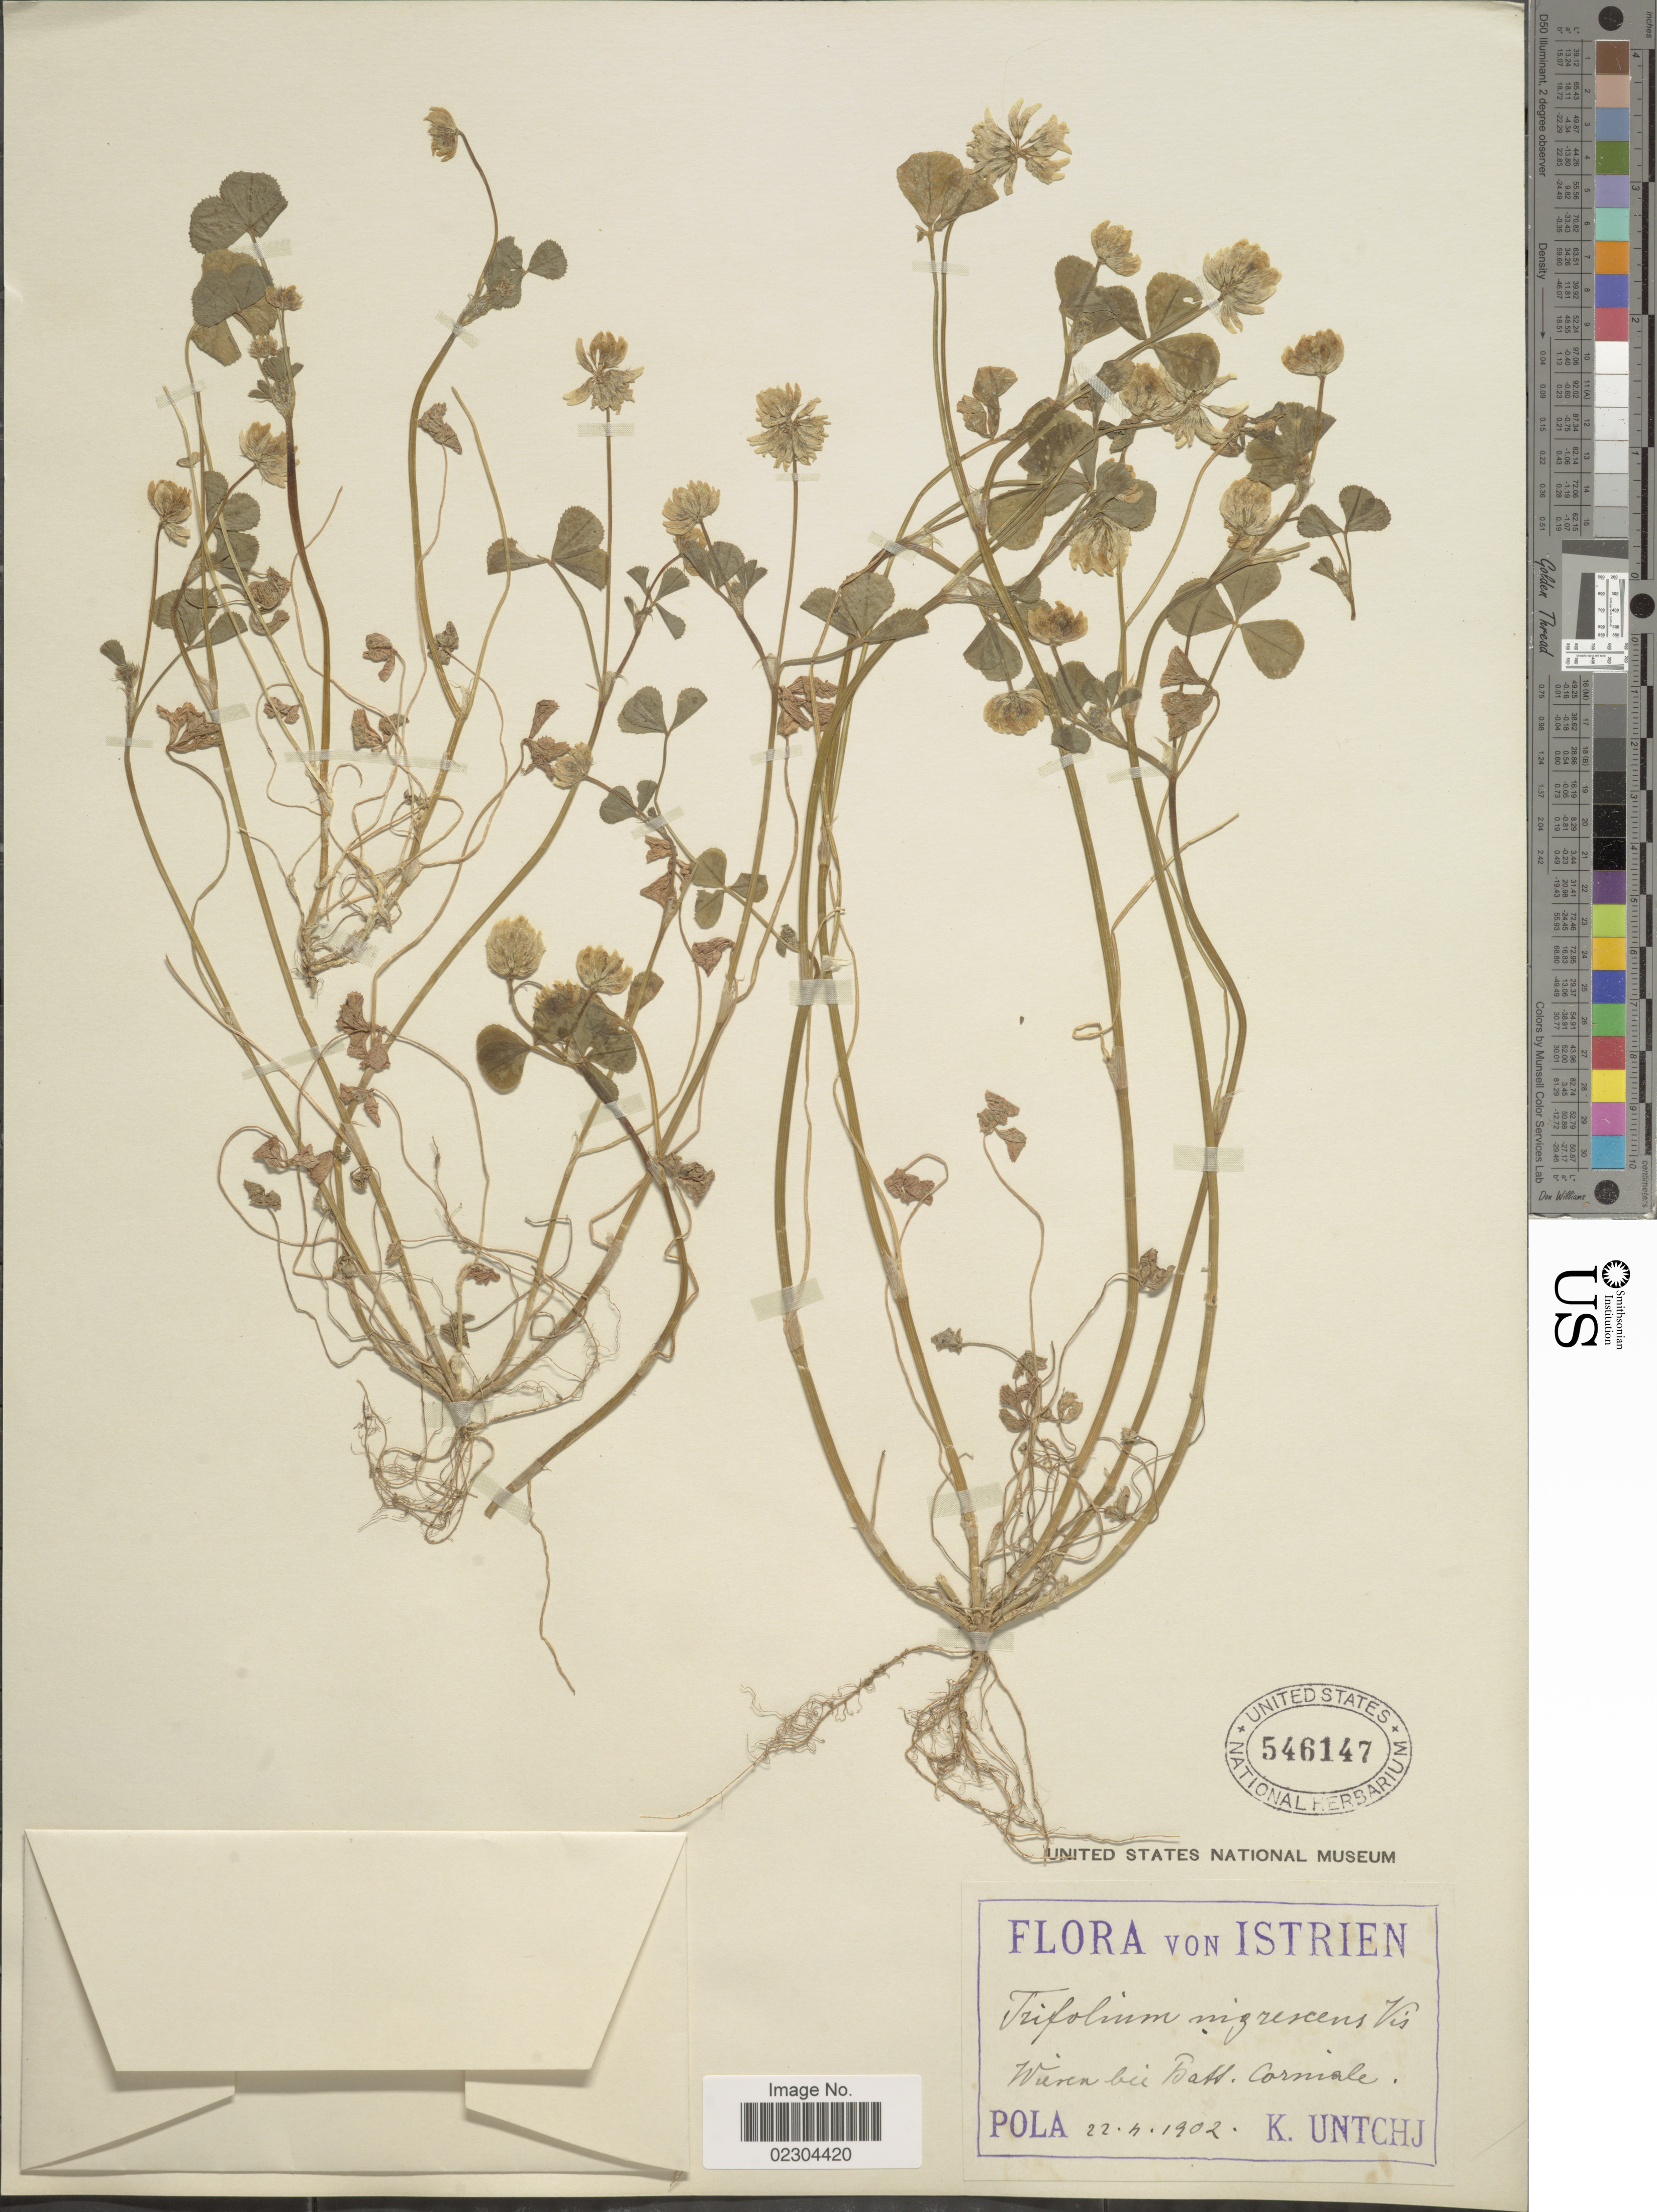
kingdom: Plantae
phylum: Tracheophyta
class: Magnoliopsida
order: Fabales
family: Fabaceae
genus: Trifolium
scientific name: Trifolium nigrescens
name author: Viv.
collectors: K. Untchj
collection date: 1902-04-22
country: Croatia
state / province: Istria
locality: Wiesen bei Batt. Corniale, Pola [interpreted]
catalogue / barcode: US 546147